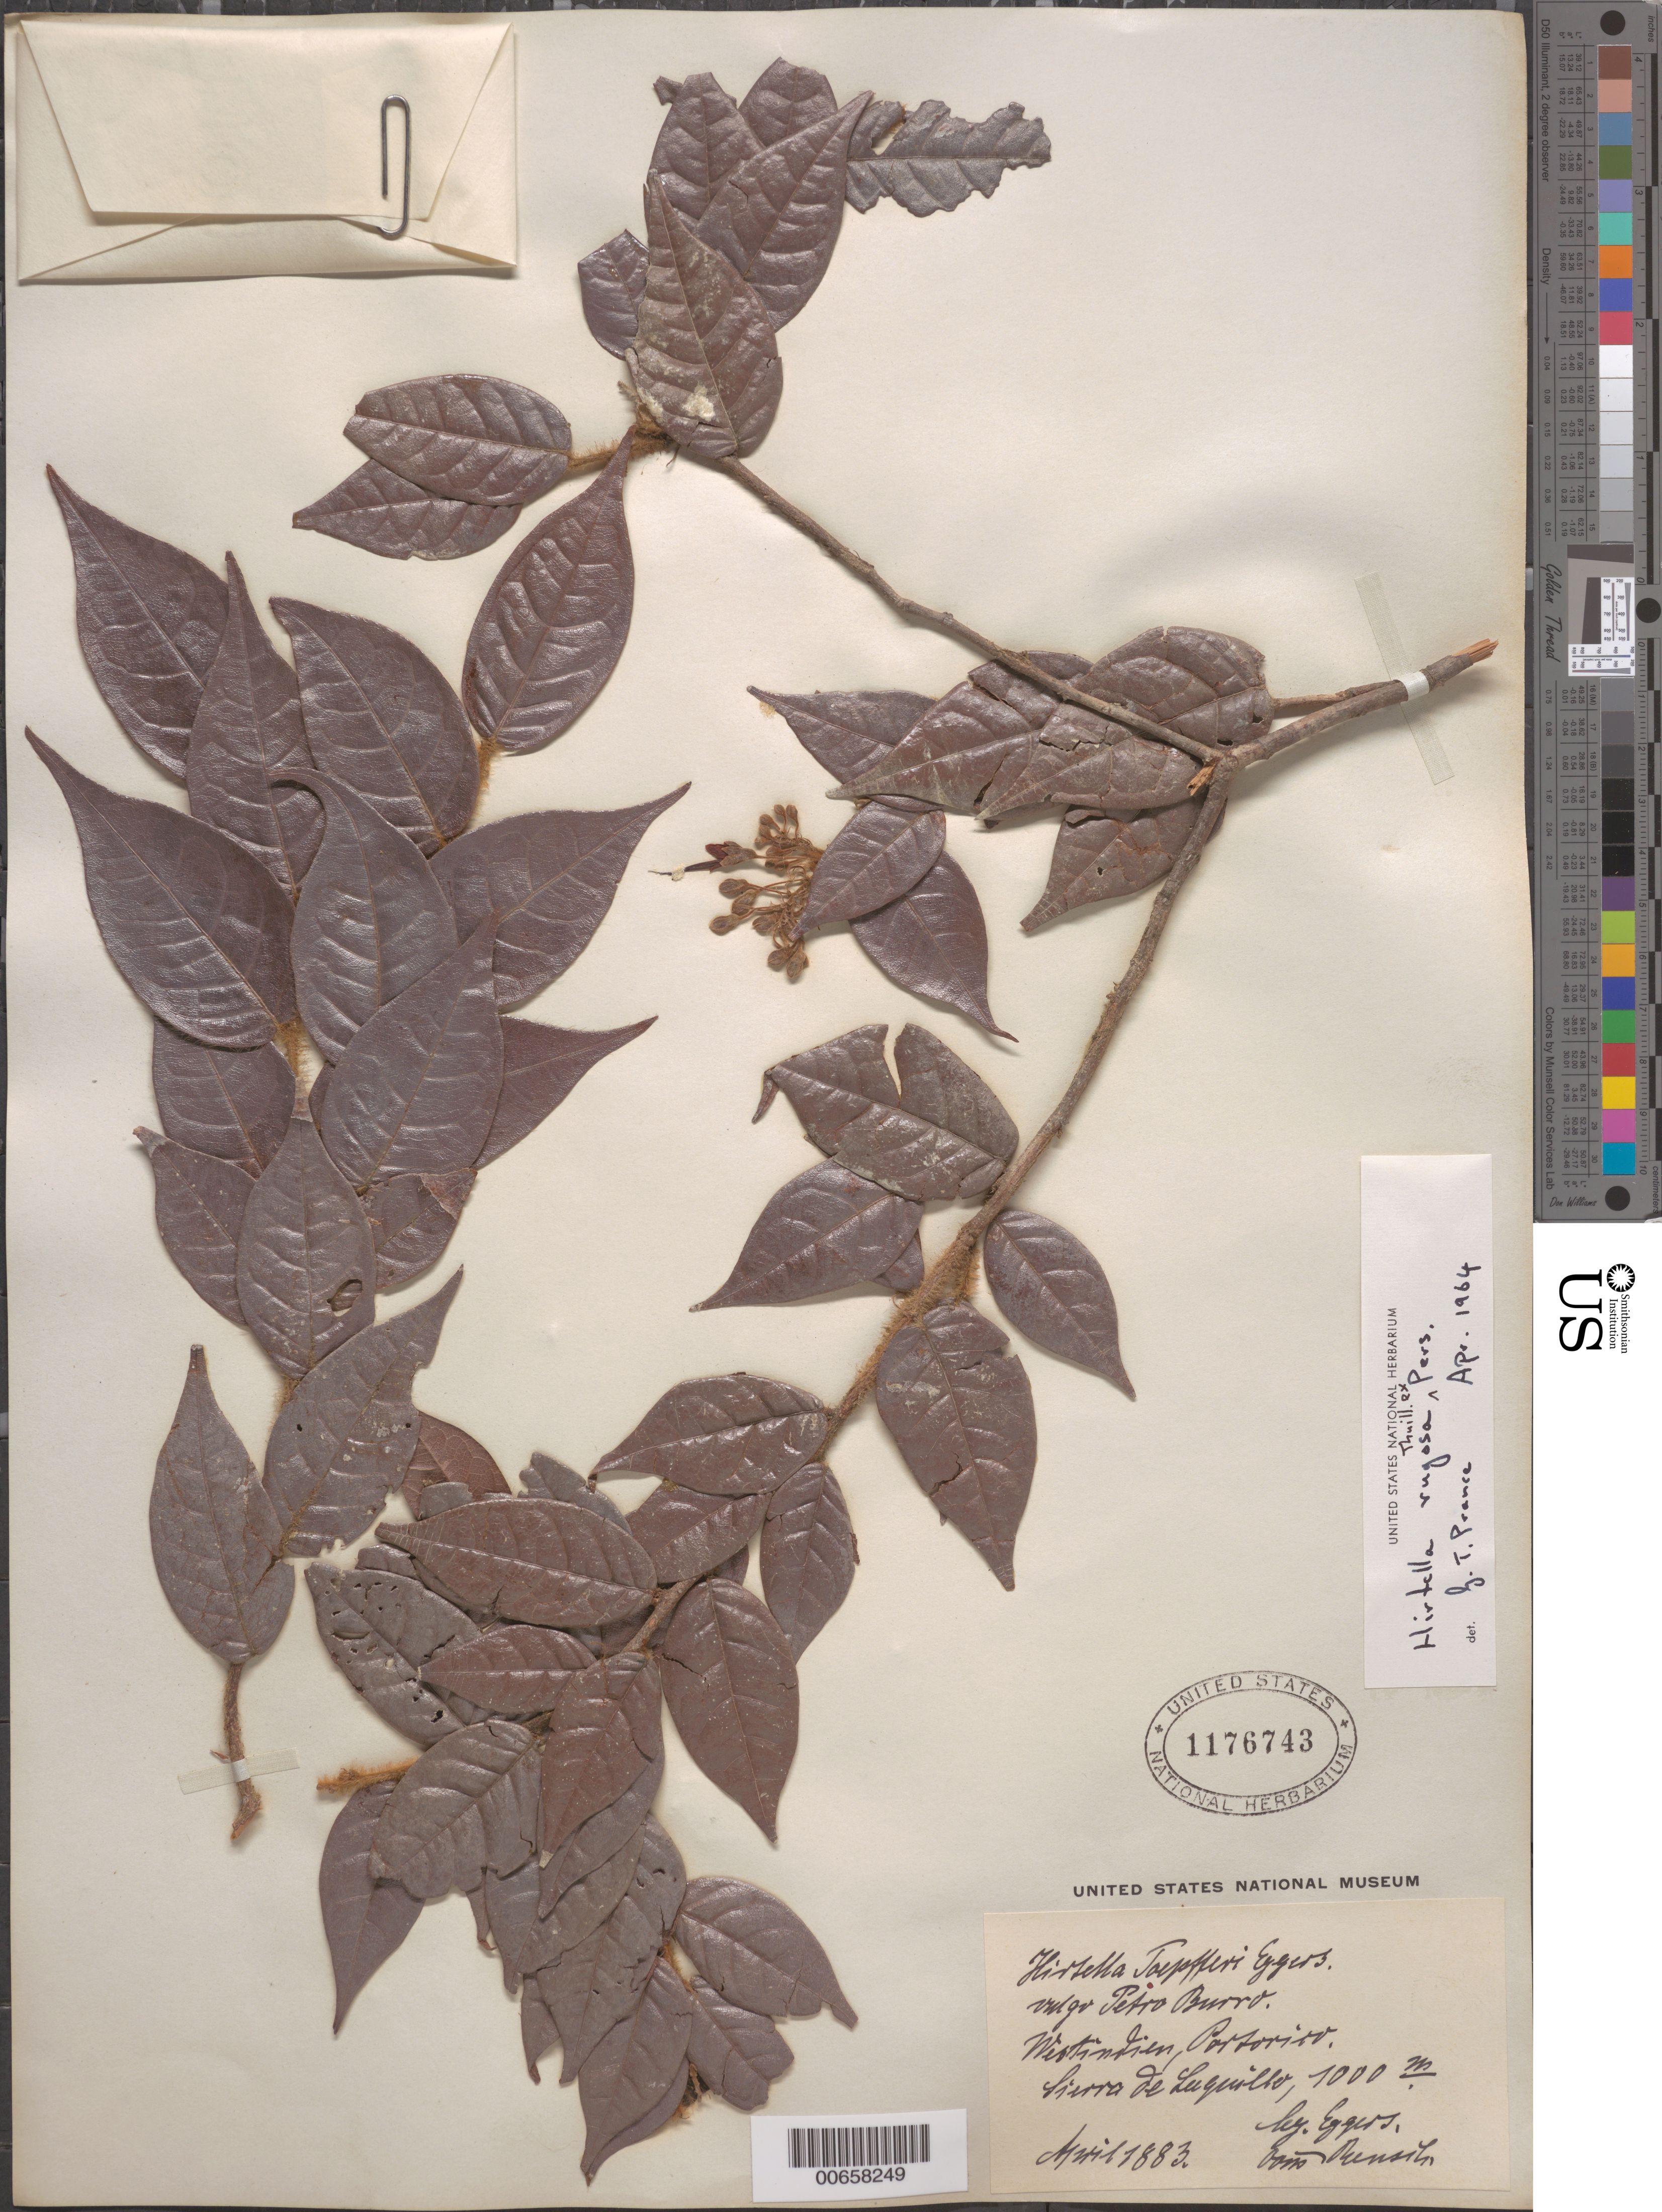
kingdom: Plantae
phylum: Tracheophyta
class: Magnoliopsida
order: Malpighiales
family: Chrysobalanaceae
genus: Hirtella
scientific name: Hirtella rugosa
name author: Thuill. ex Pers.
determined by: Prance, G. T.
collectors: H. F. A. von Eggers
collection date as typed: Apr 1883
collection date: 1883-04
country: Puerto Rico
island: Greater Antilles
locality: Sierra de Luquillo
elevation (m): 1000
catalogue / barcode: US 1176743